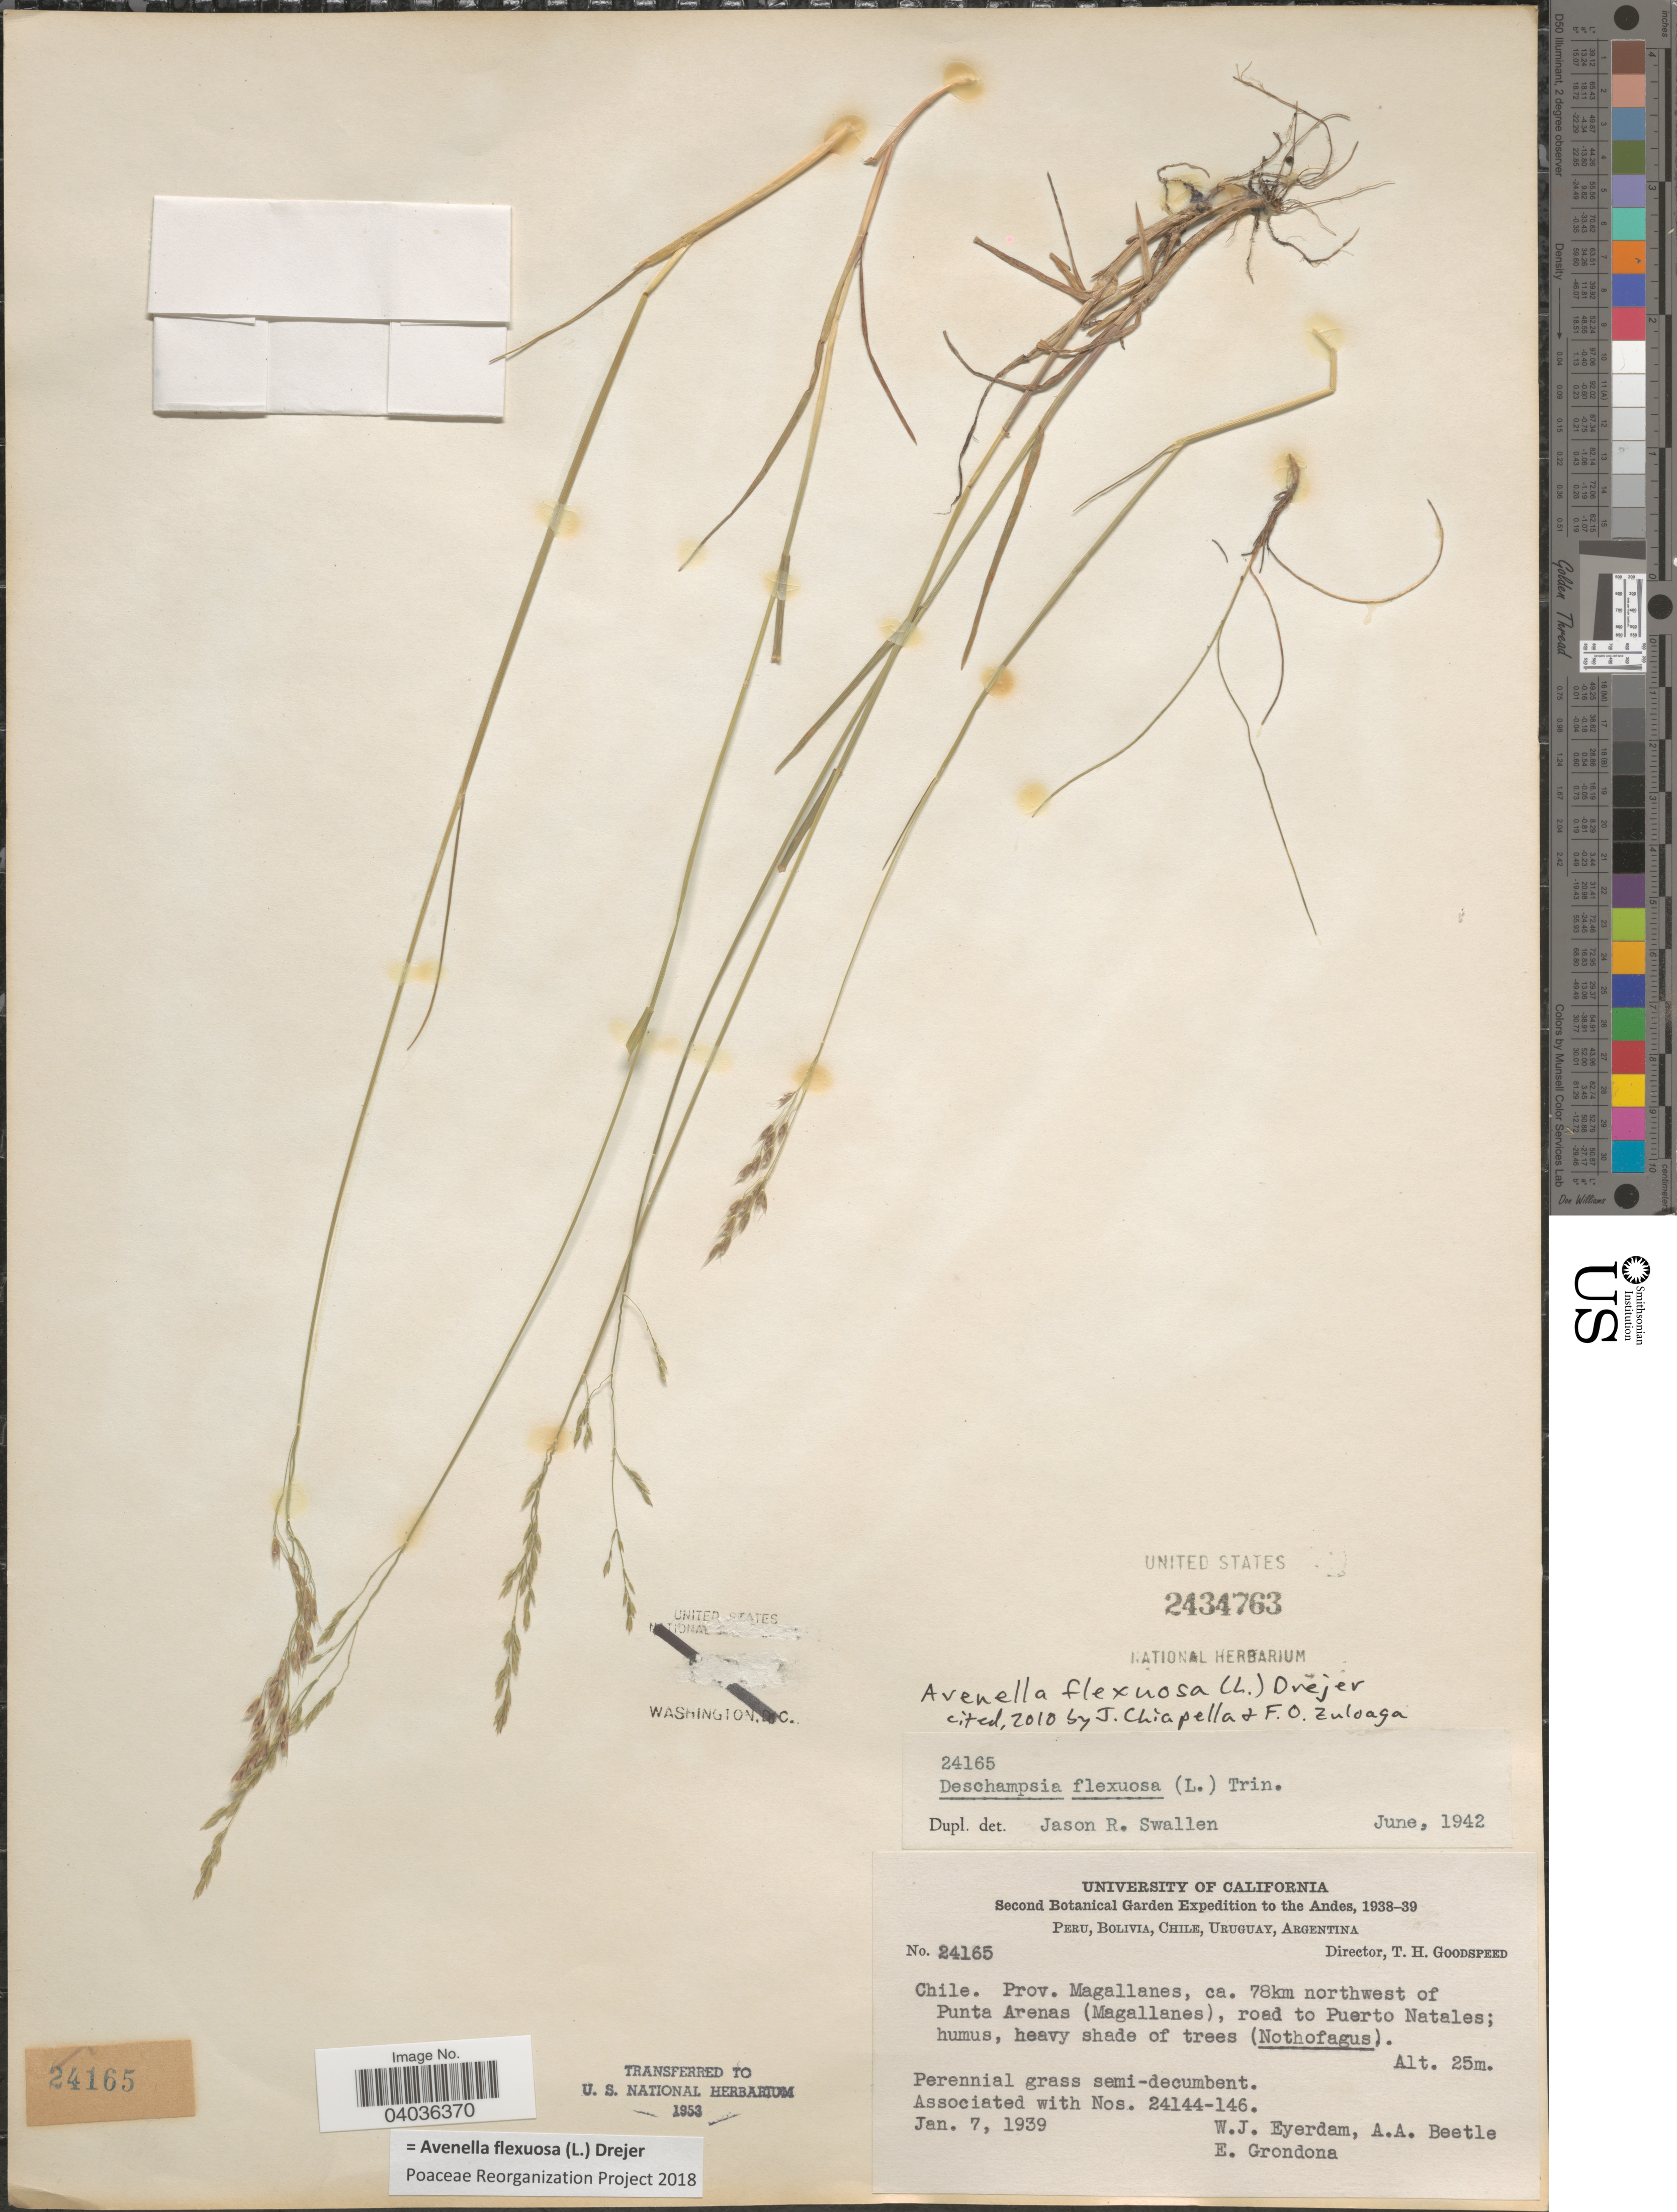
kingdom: Plantae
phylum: Tracheophyta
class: Liliopsida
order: Poales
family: Poaceae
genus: Avenella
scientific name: Avenella flexuosa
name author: (L.) Drejer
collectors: W. J. Eyerdam, A. A. Beetle & E. Grondona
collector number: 24165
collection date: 1939-01-07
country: Chile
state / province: Magallanes y de la Antártica Chilena (XII)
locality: Andes. Prov. Magallanes, ca. 78km northwest of Punta Arenas (Magallanes), road to Puerto Natales.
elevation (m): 25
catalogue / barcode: US 2434763